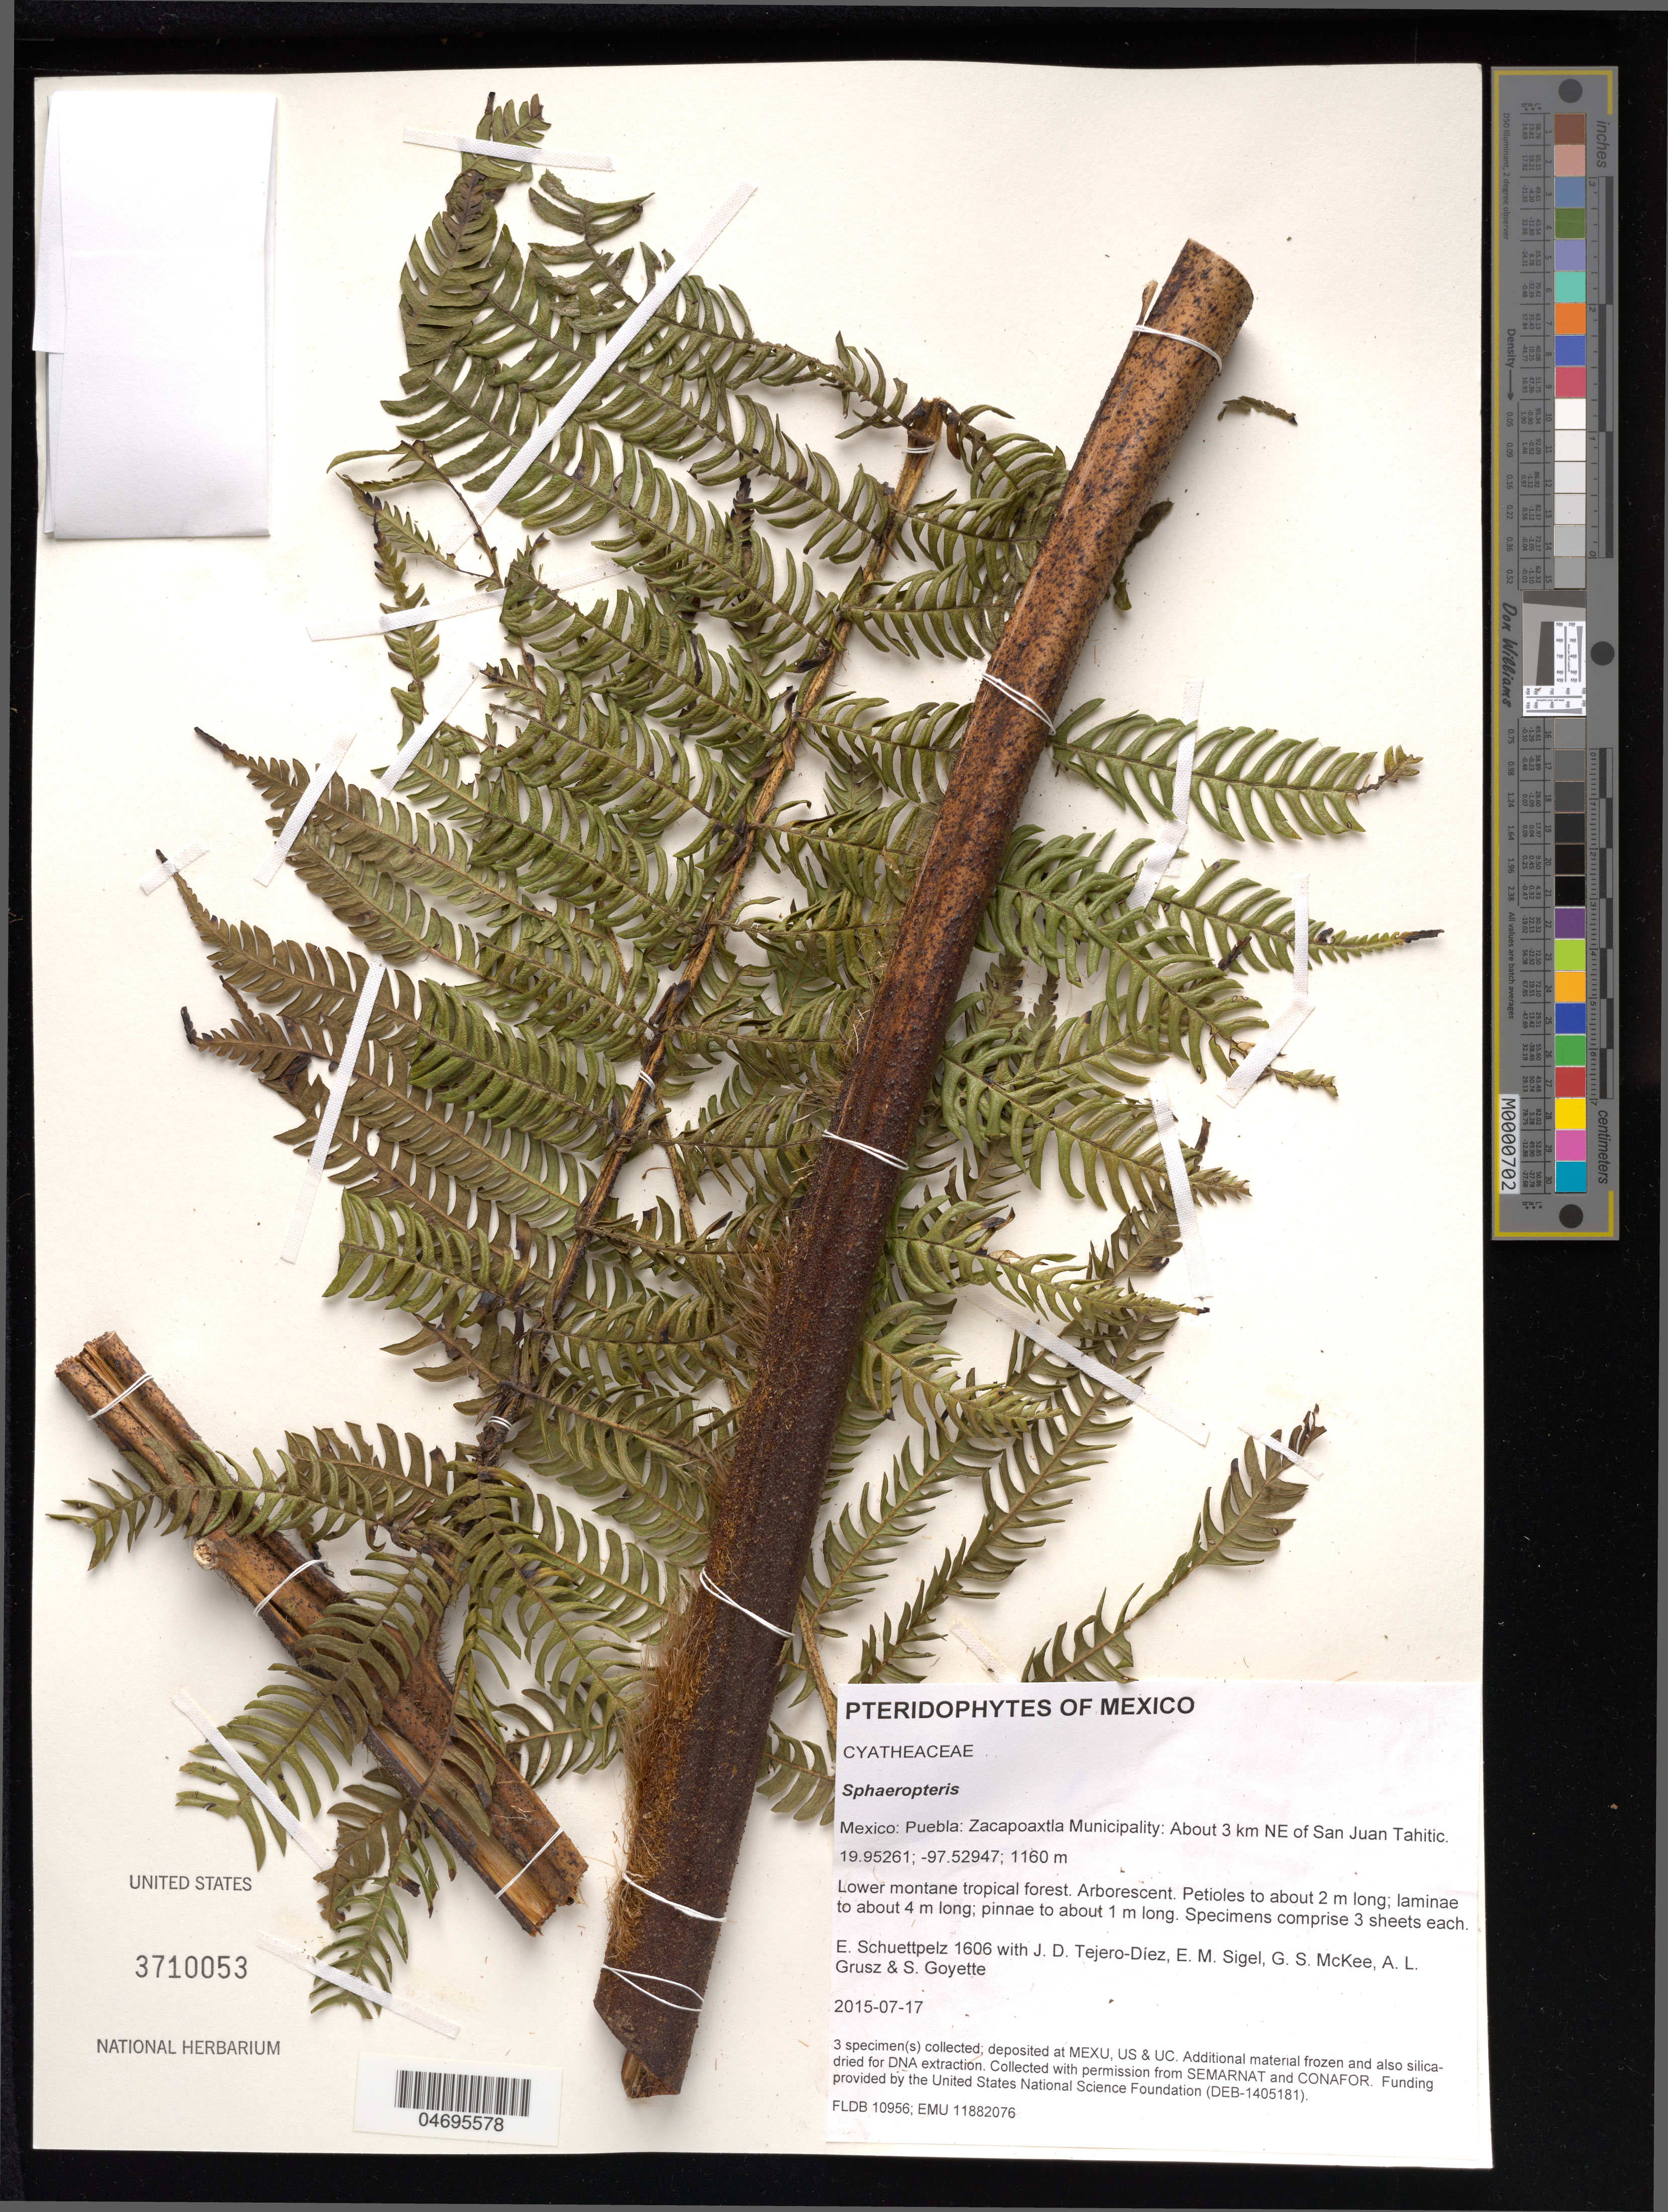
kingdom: Plantae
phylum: Tracheophyta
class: Polypodiopsida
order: Cyatheales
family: Cyatheaceae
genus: Sphaeropteris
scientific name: Sphaeropteris sp.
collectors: E. Schuettpelz, D. Tejero-Díez, E. M. Sigel, G. S. McKee & A. Grusz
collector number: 1606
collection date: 2015-07-17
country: Mexico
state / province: Puebla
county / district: Zacapoaxtla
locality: About 3 km NE of San Juan Tahitic.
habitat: Lower montane tropical forest.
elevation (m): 1160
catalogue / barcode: US 3710053